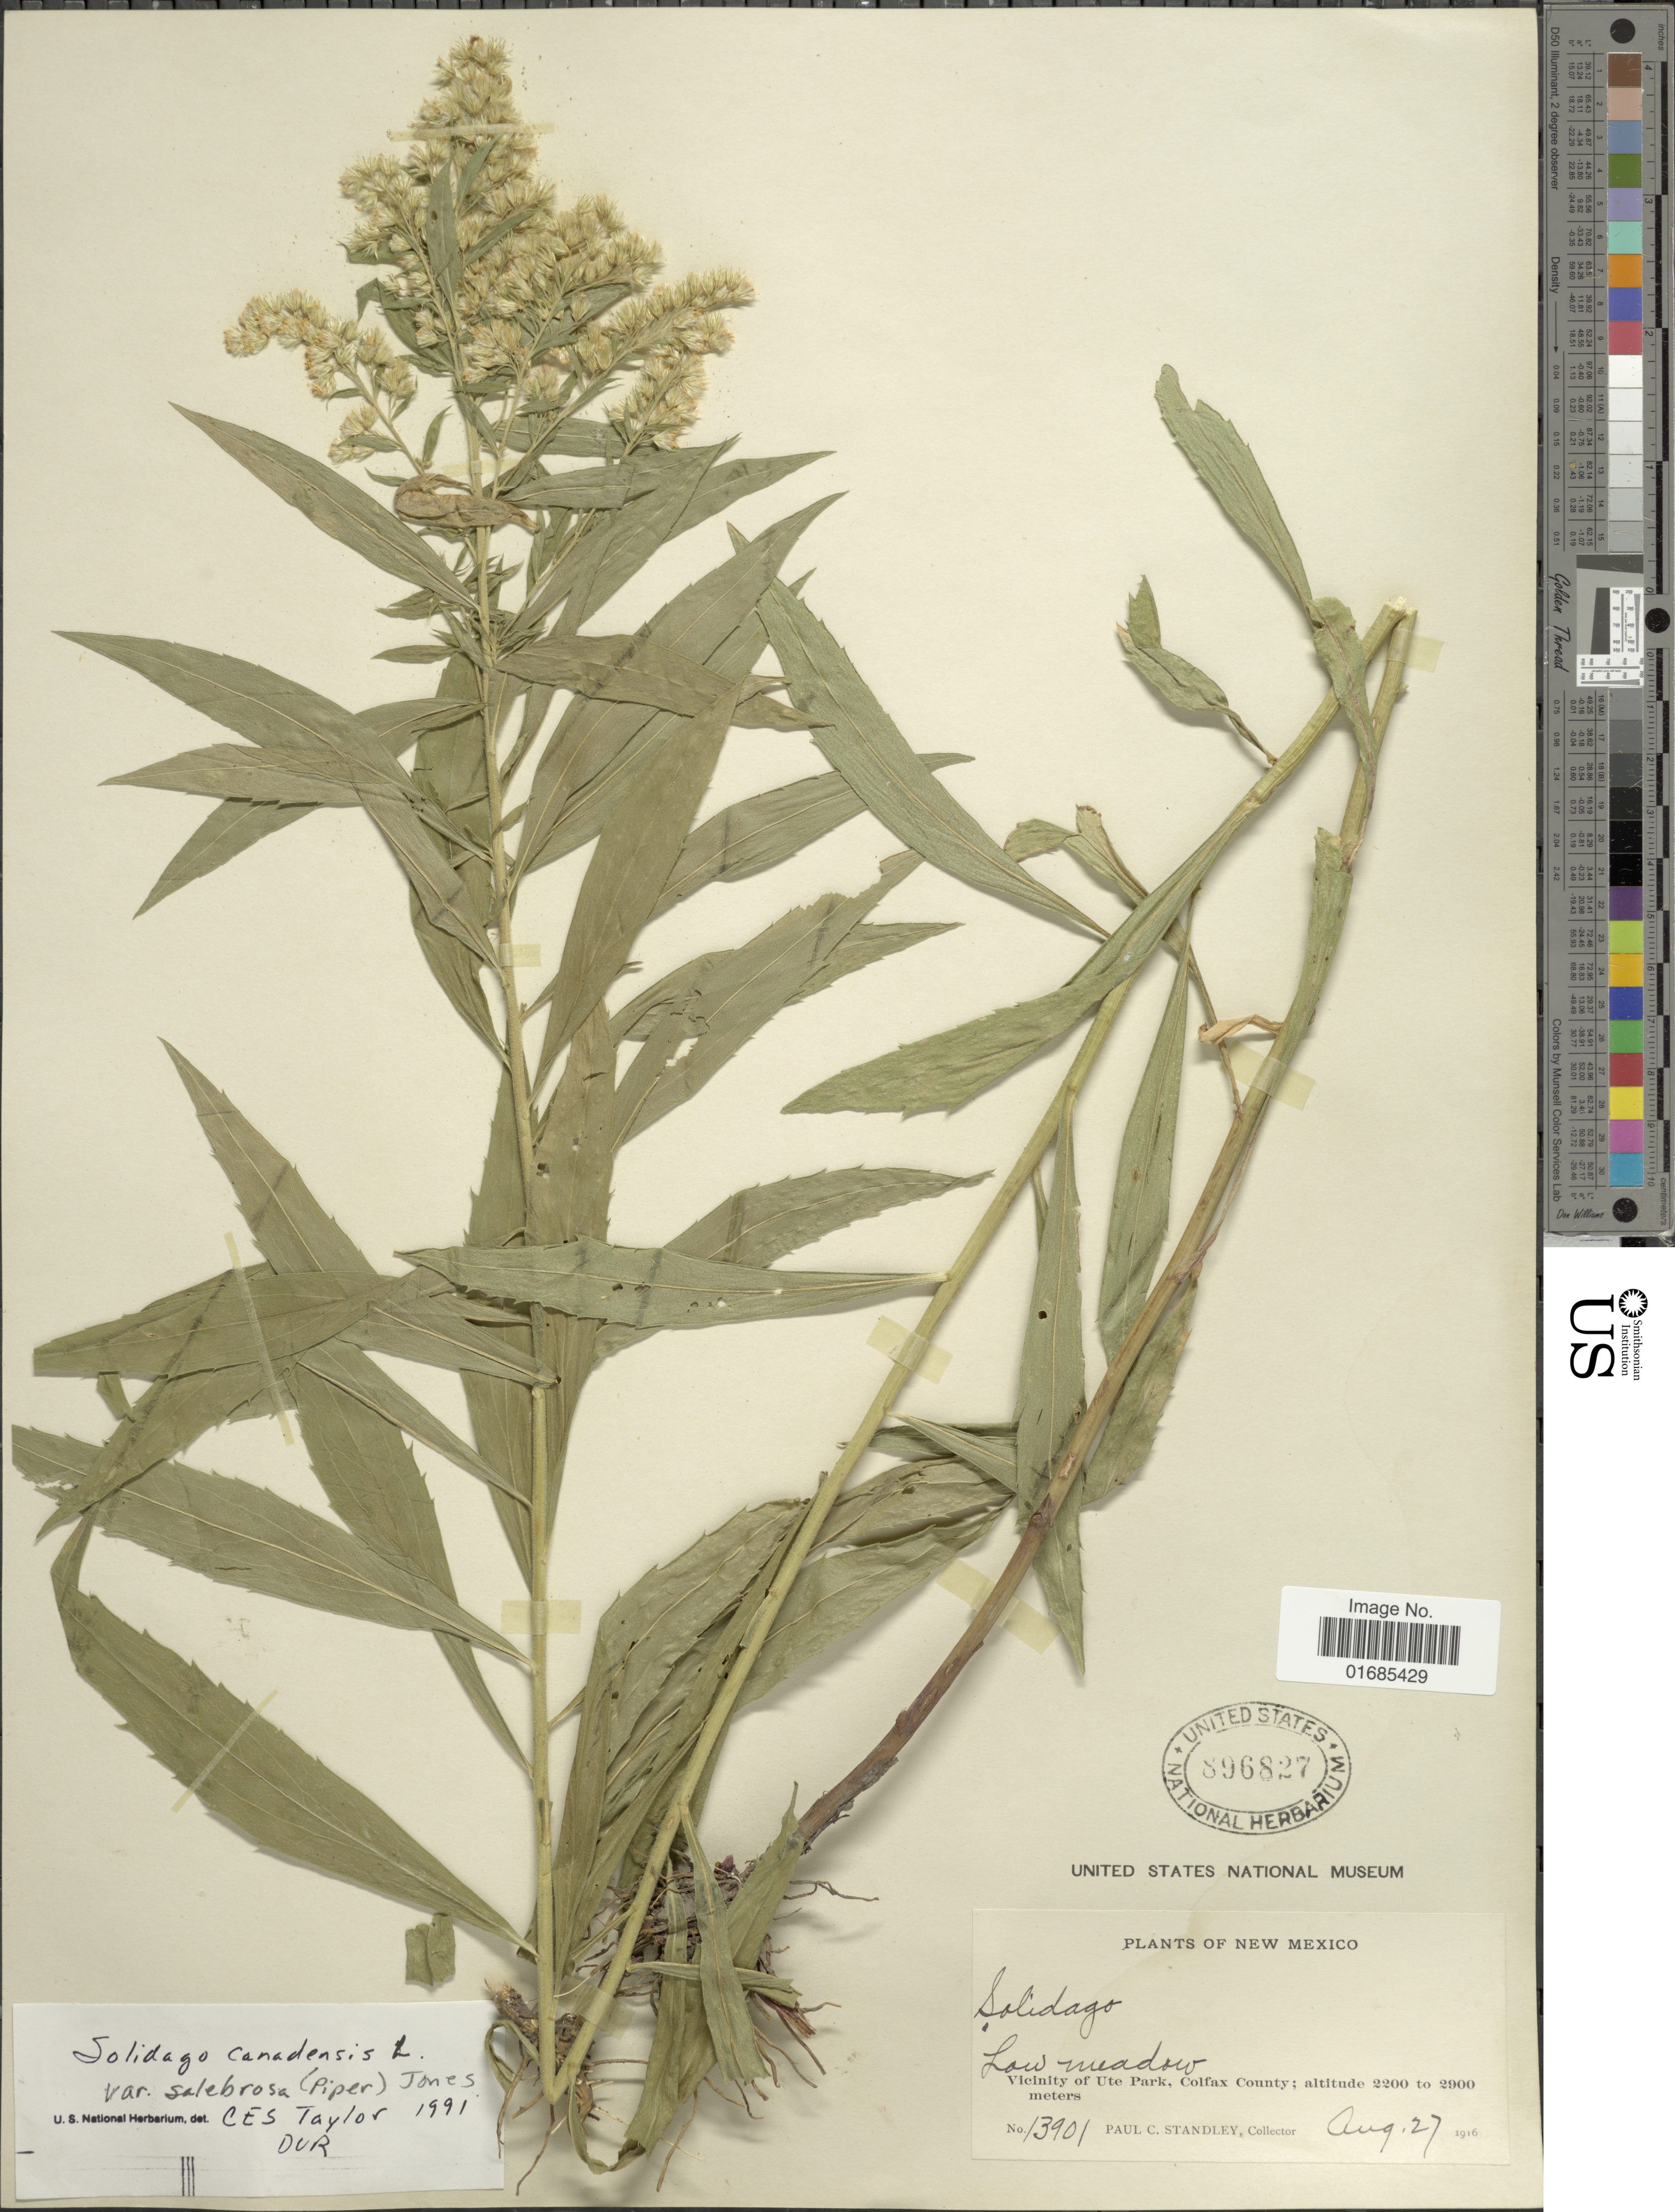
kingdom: Plantae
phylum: Tracheophyta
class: Magnoliopsida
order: Asterales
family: Asteraceae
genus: Solidago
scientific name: Solidago canadensis var. salebrosa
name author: (Piper) M.E. Jones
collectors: P. C. Standley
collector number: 130901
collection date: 1916-08-27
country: United States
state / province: New Mexico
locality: Low meadow, Vicinity of Ute Park, Colfax County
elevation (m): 2200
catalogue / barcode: US 896827